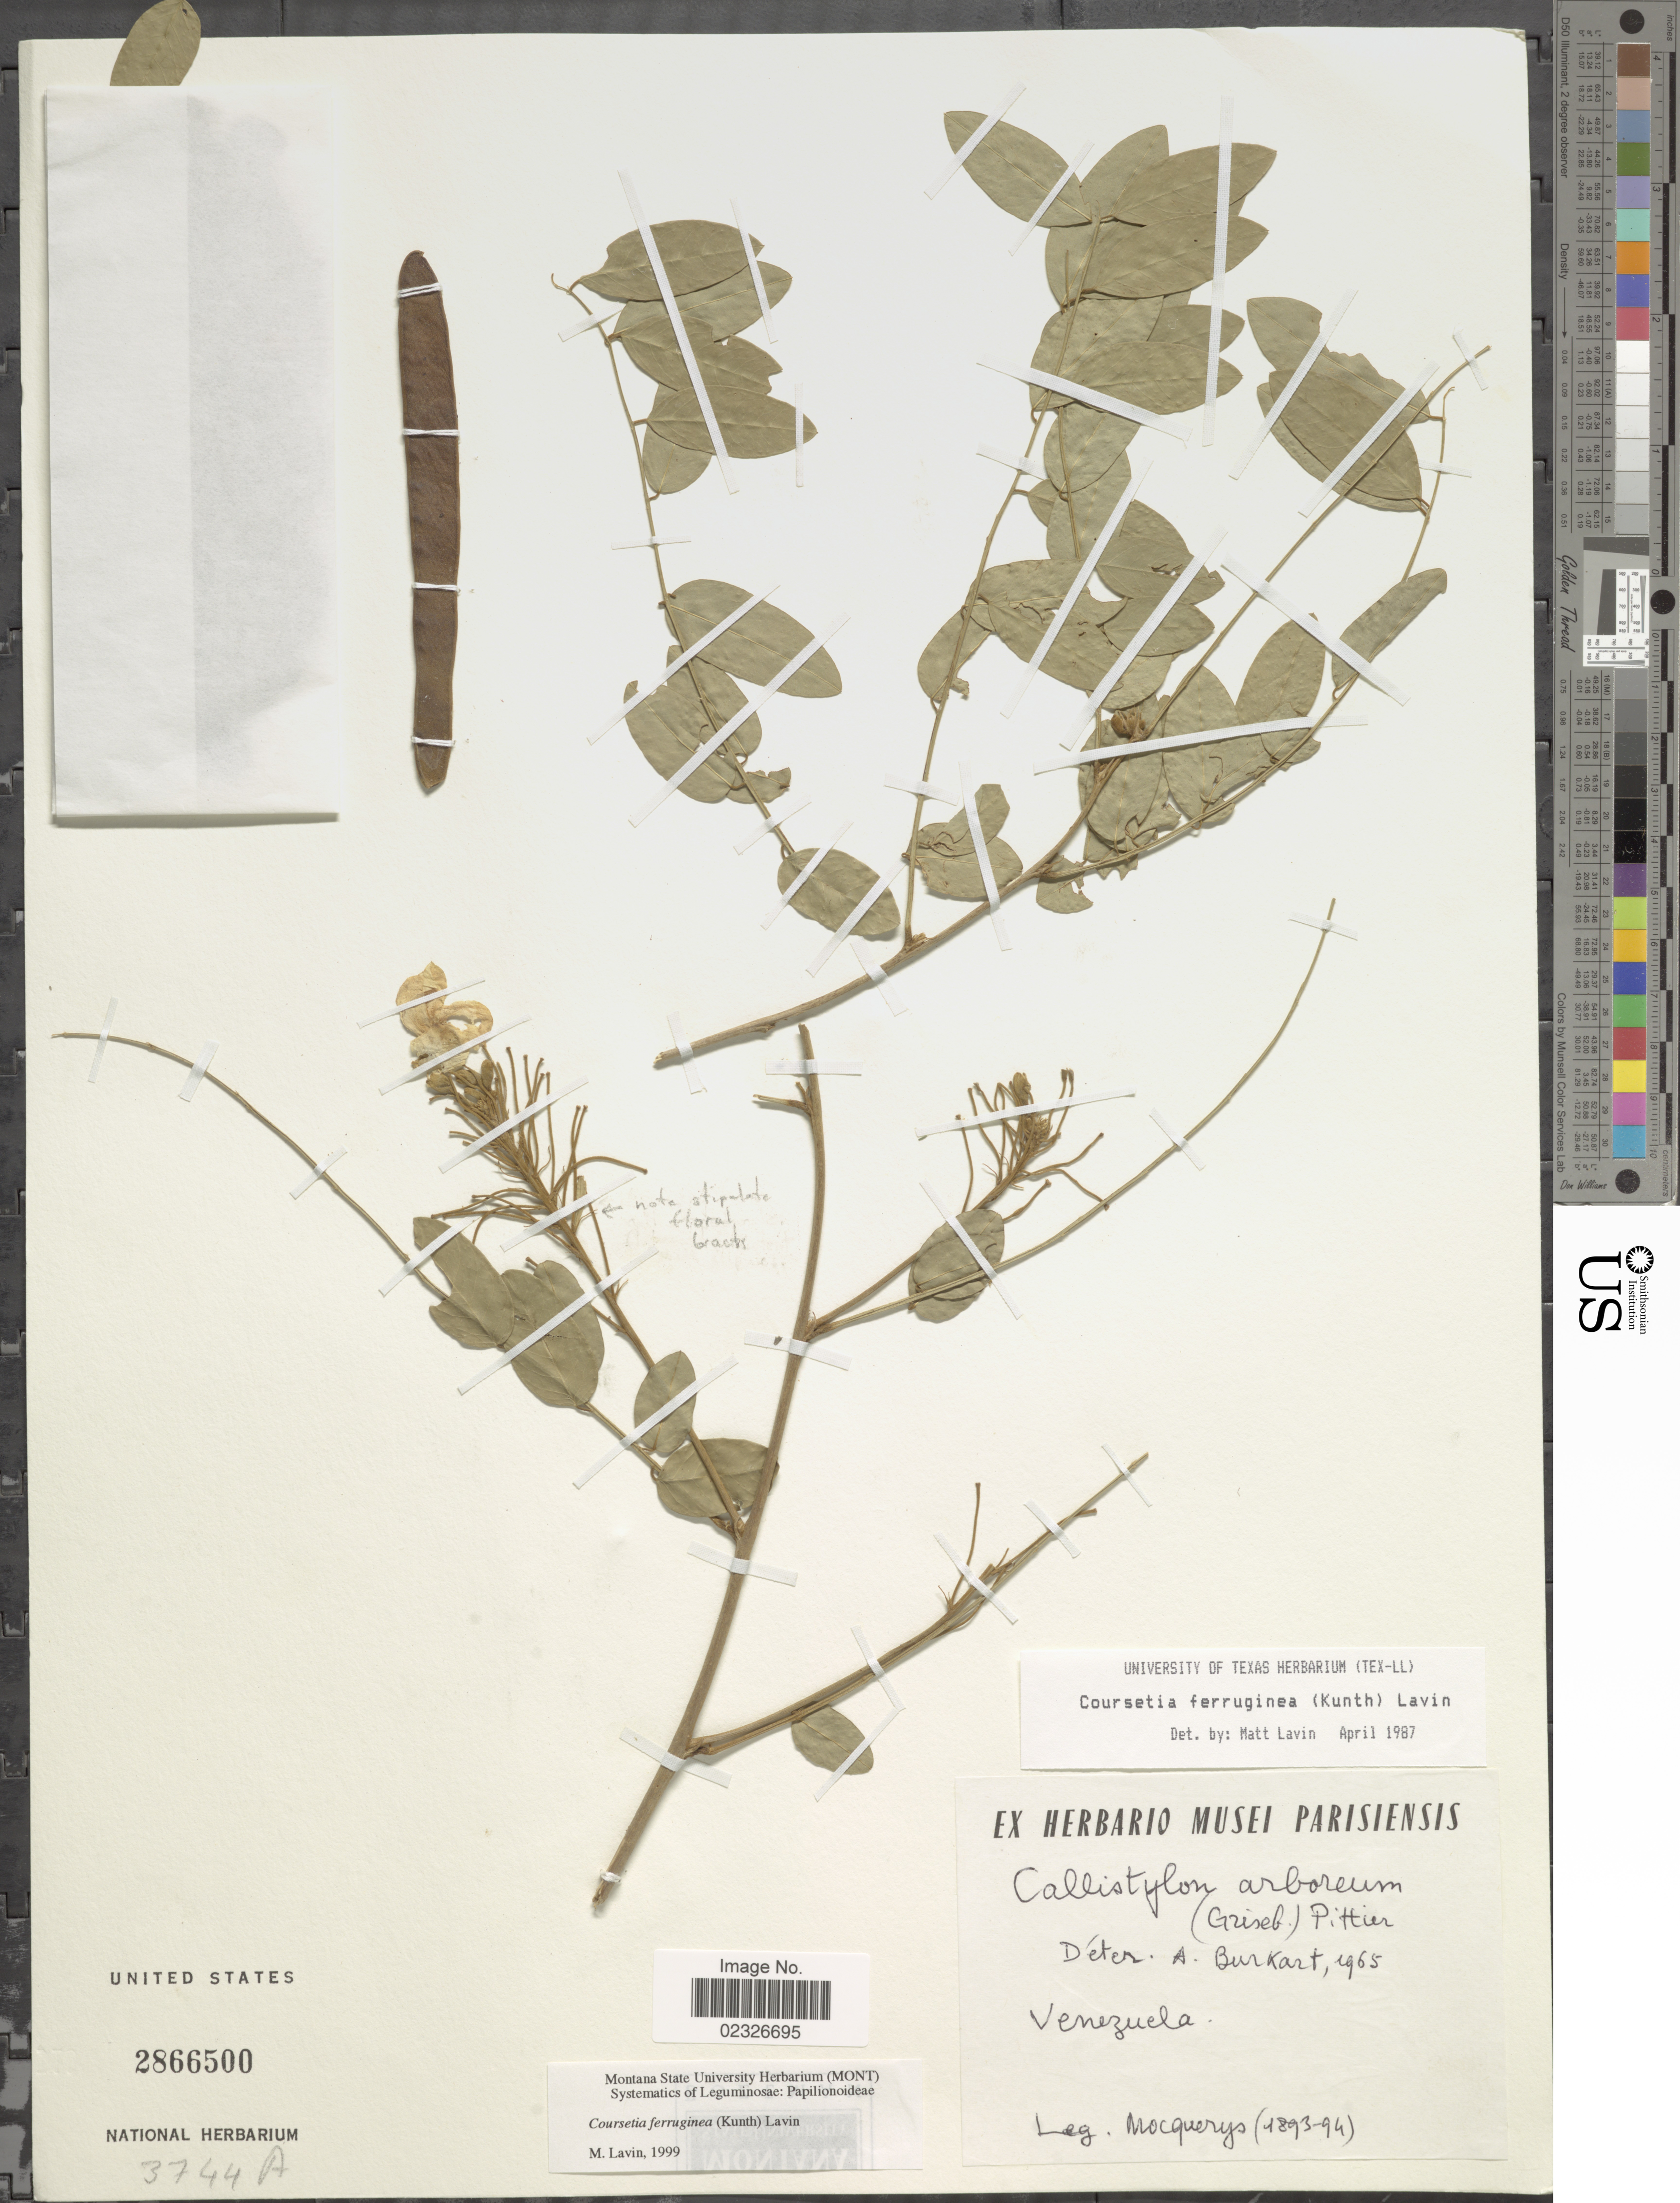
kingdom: Plantae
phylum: Tracheophyta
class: Magnoliopsida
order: Fabales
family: Fabaceae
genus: Coursetia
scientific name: Coursetia ferruginea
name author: (Kunth) Lavin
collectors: A. Mocquerys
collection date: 1893/1894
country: Venezuela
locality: S.L.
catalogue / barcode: US 2866500